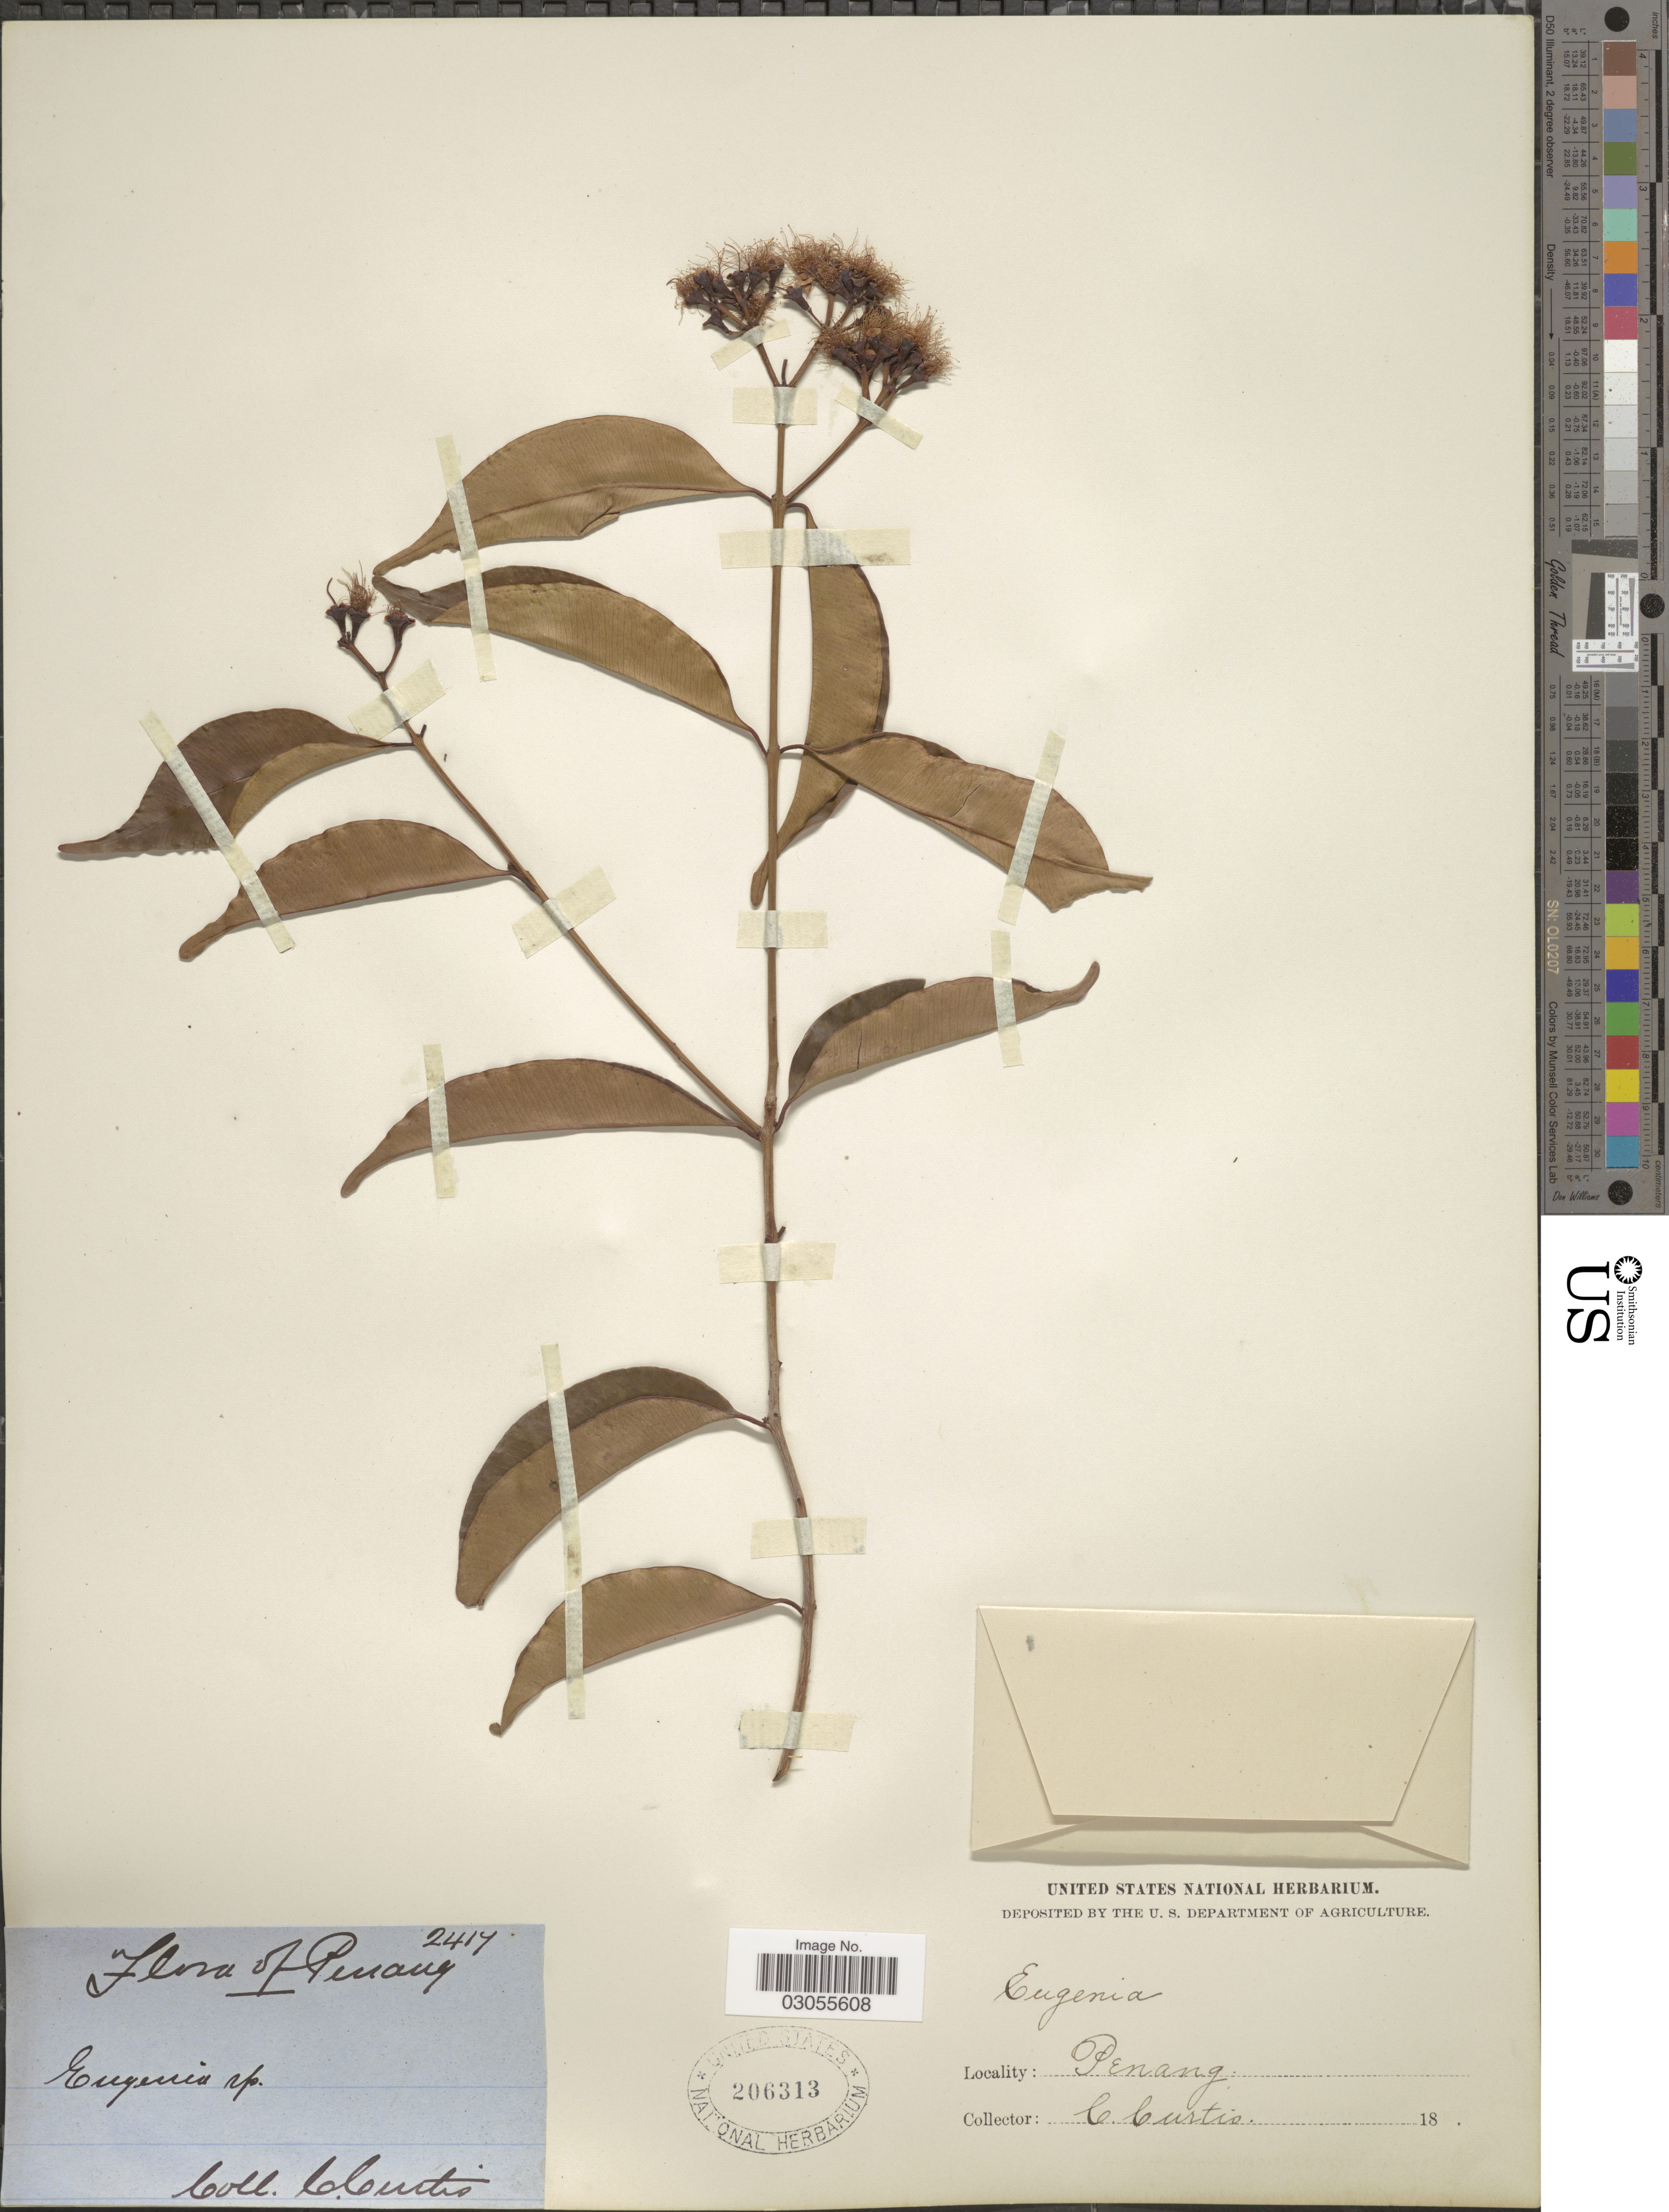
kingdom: Plantae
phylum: Tracheophyta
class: Magnoliopsida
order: Myrtales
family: Myrtaceae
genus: Syzygium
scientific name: Syzygium sp.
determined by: Strong, M. T., (US), Smithsonian Institution - National Museum of Natural History (UNITED STATES)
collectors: C. Curtis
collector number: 2417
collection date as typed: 18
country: Malaysia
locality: Penang.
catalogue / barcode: US 206313